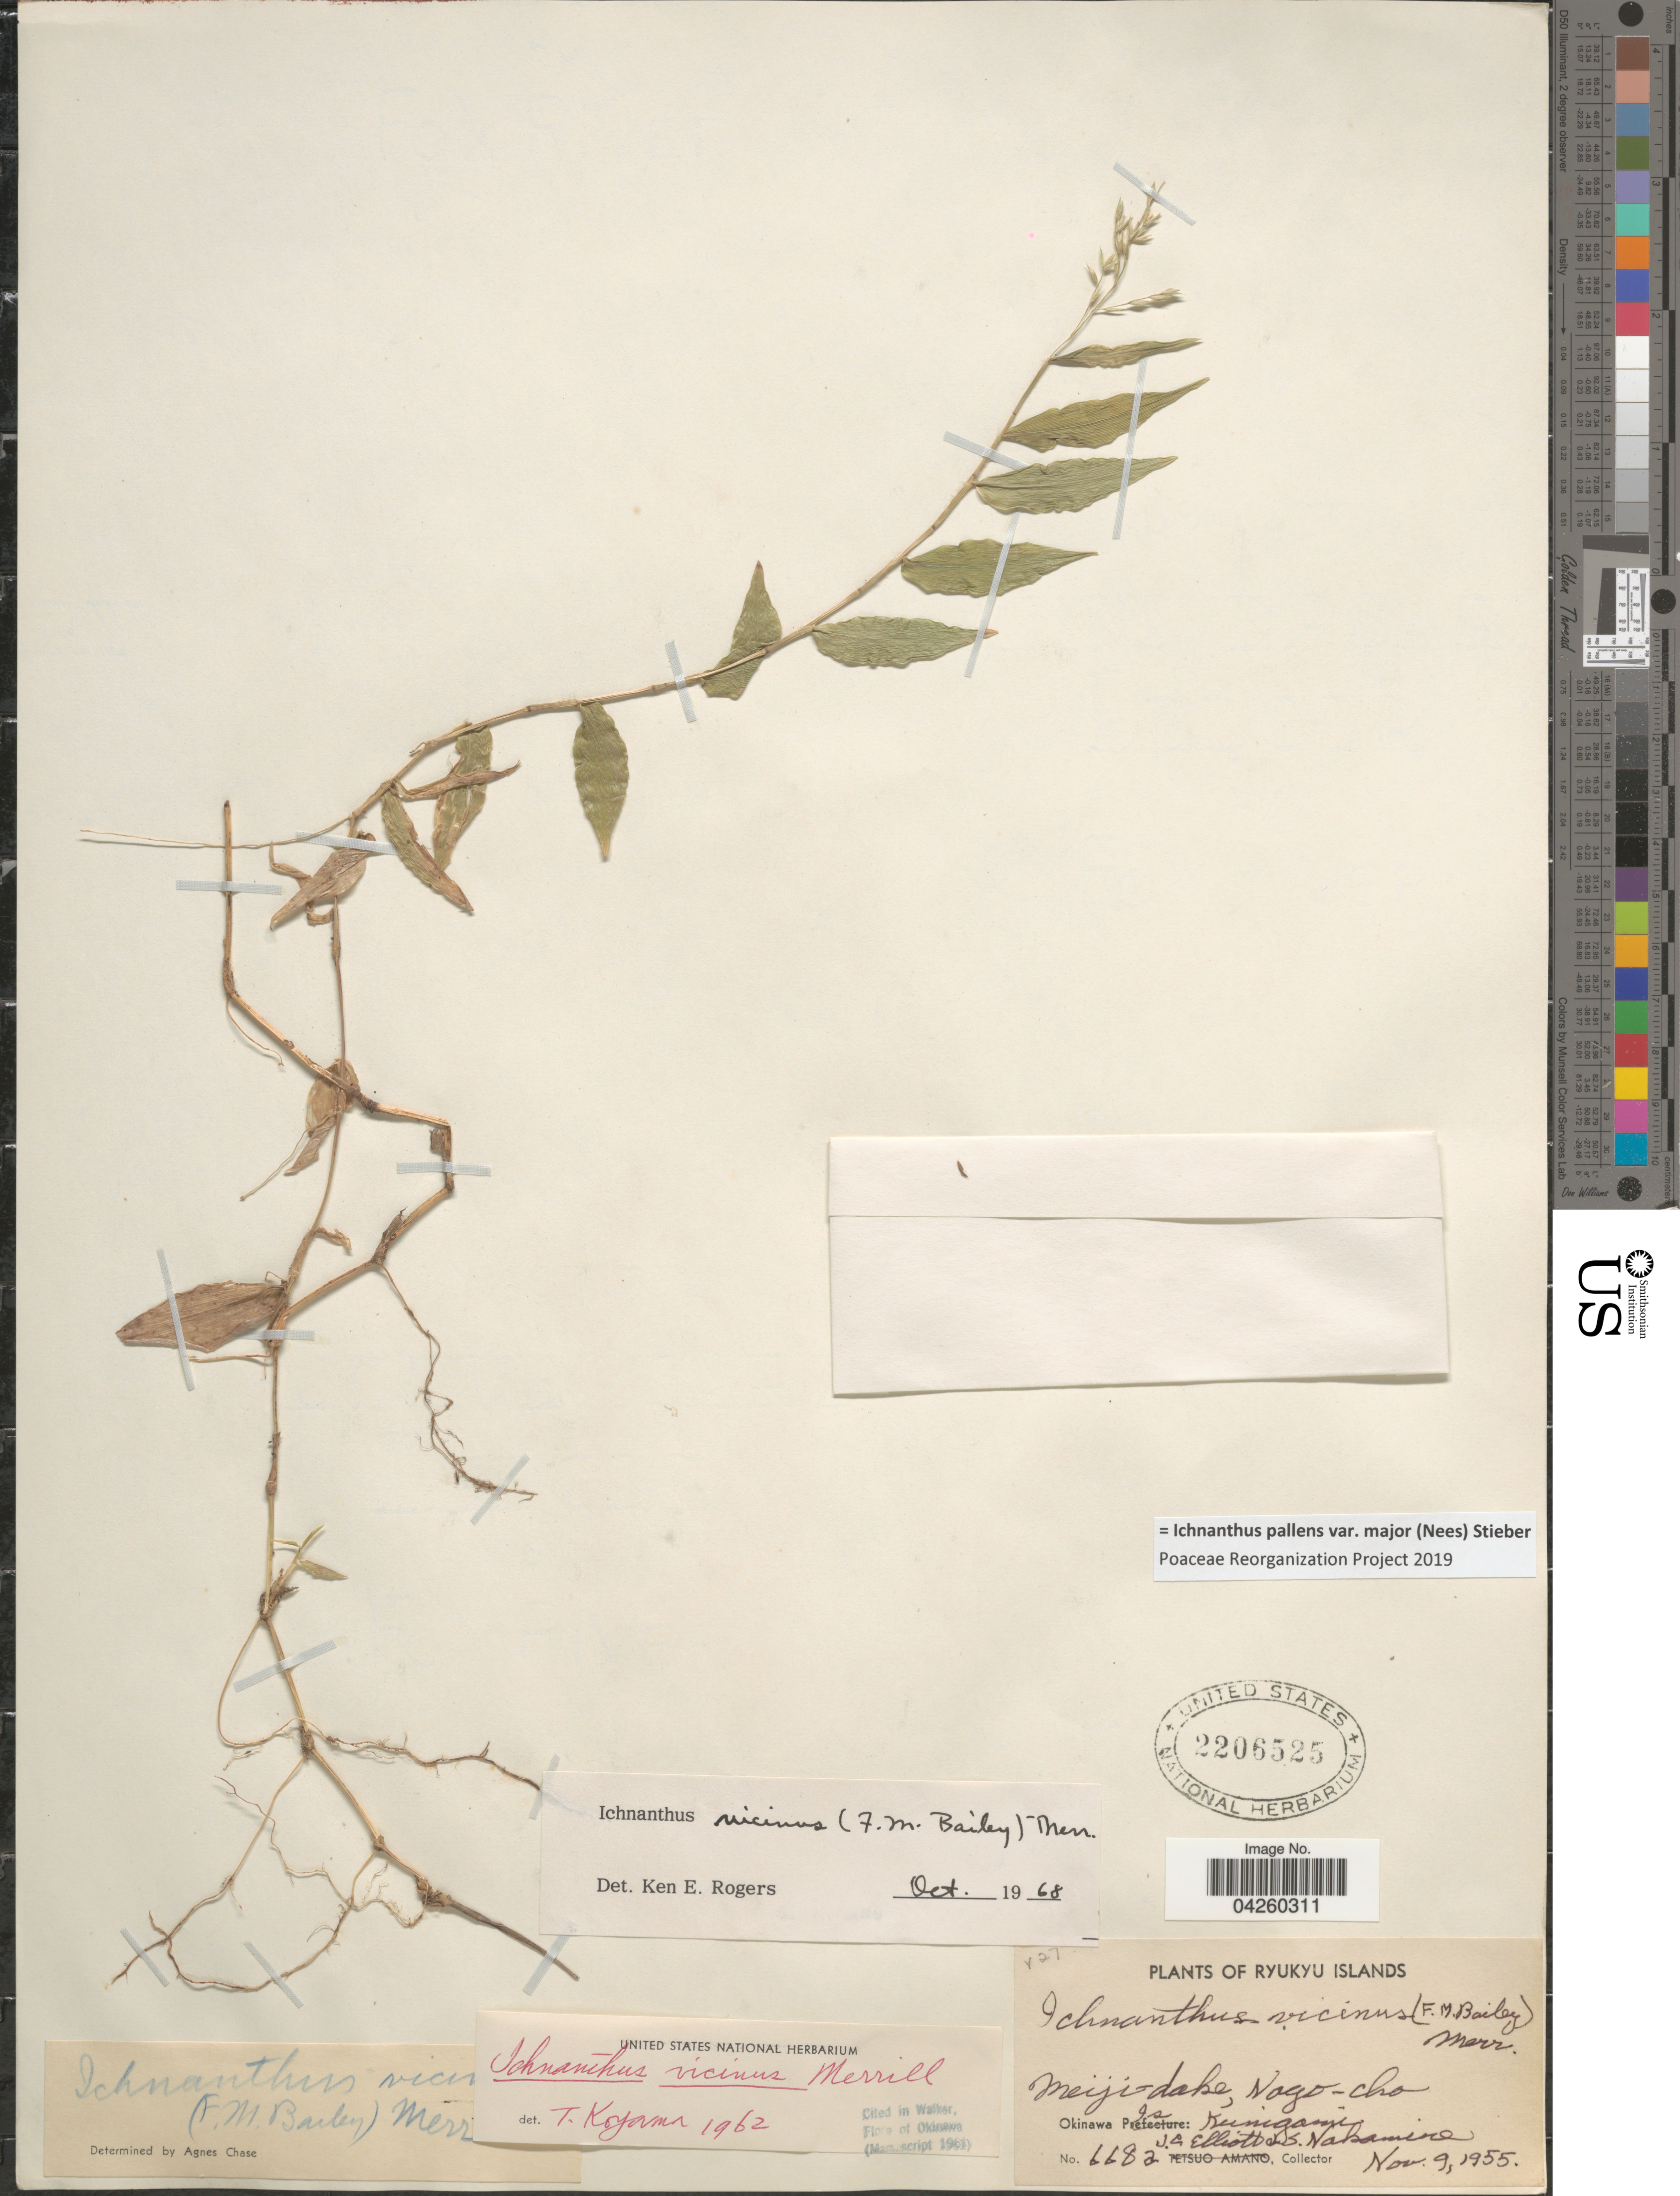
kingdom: Plantae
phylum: Tracheophyta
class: Liliopsida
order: Poales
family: Poaceae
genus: Ichnanthus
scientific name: Ichnanthus pallens var. major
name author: (Nees) Stieber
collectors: J. Elliot & S. Nakamine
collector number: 6682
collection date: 1955-11-09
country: Japan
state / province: Okinawa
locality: Ryukyu Islands. Meiji-dake, Nogo-cho. Okinawa Is: Kunigami.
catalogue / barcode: US 2206525